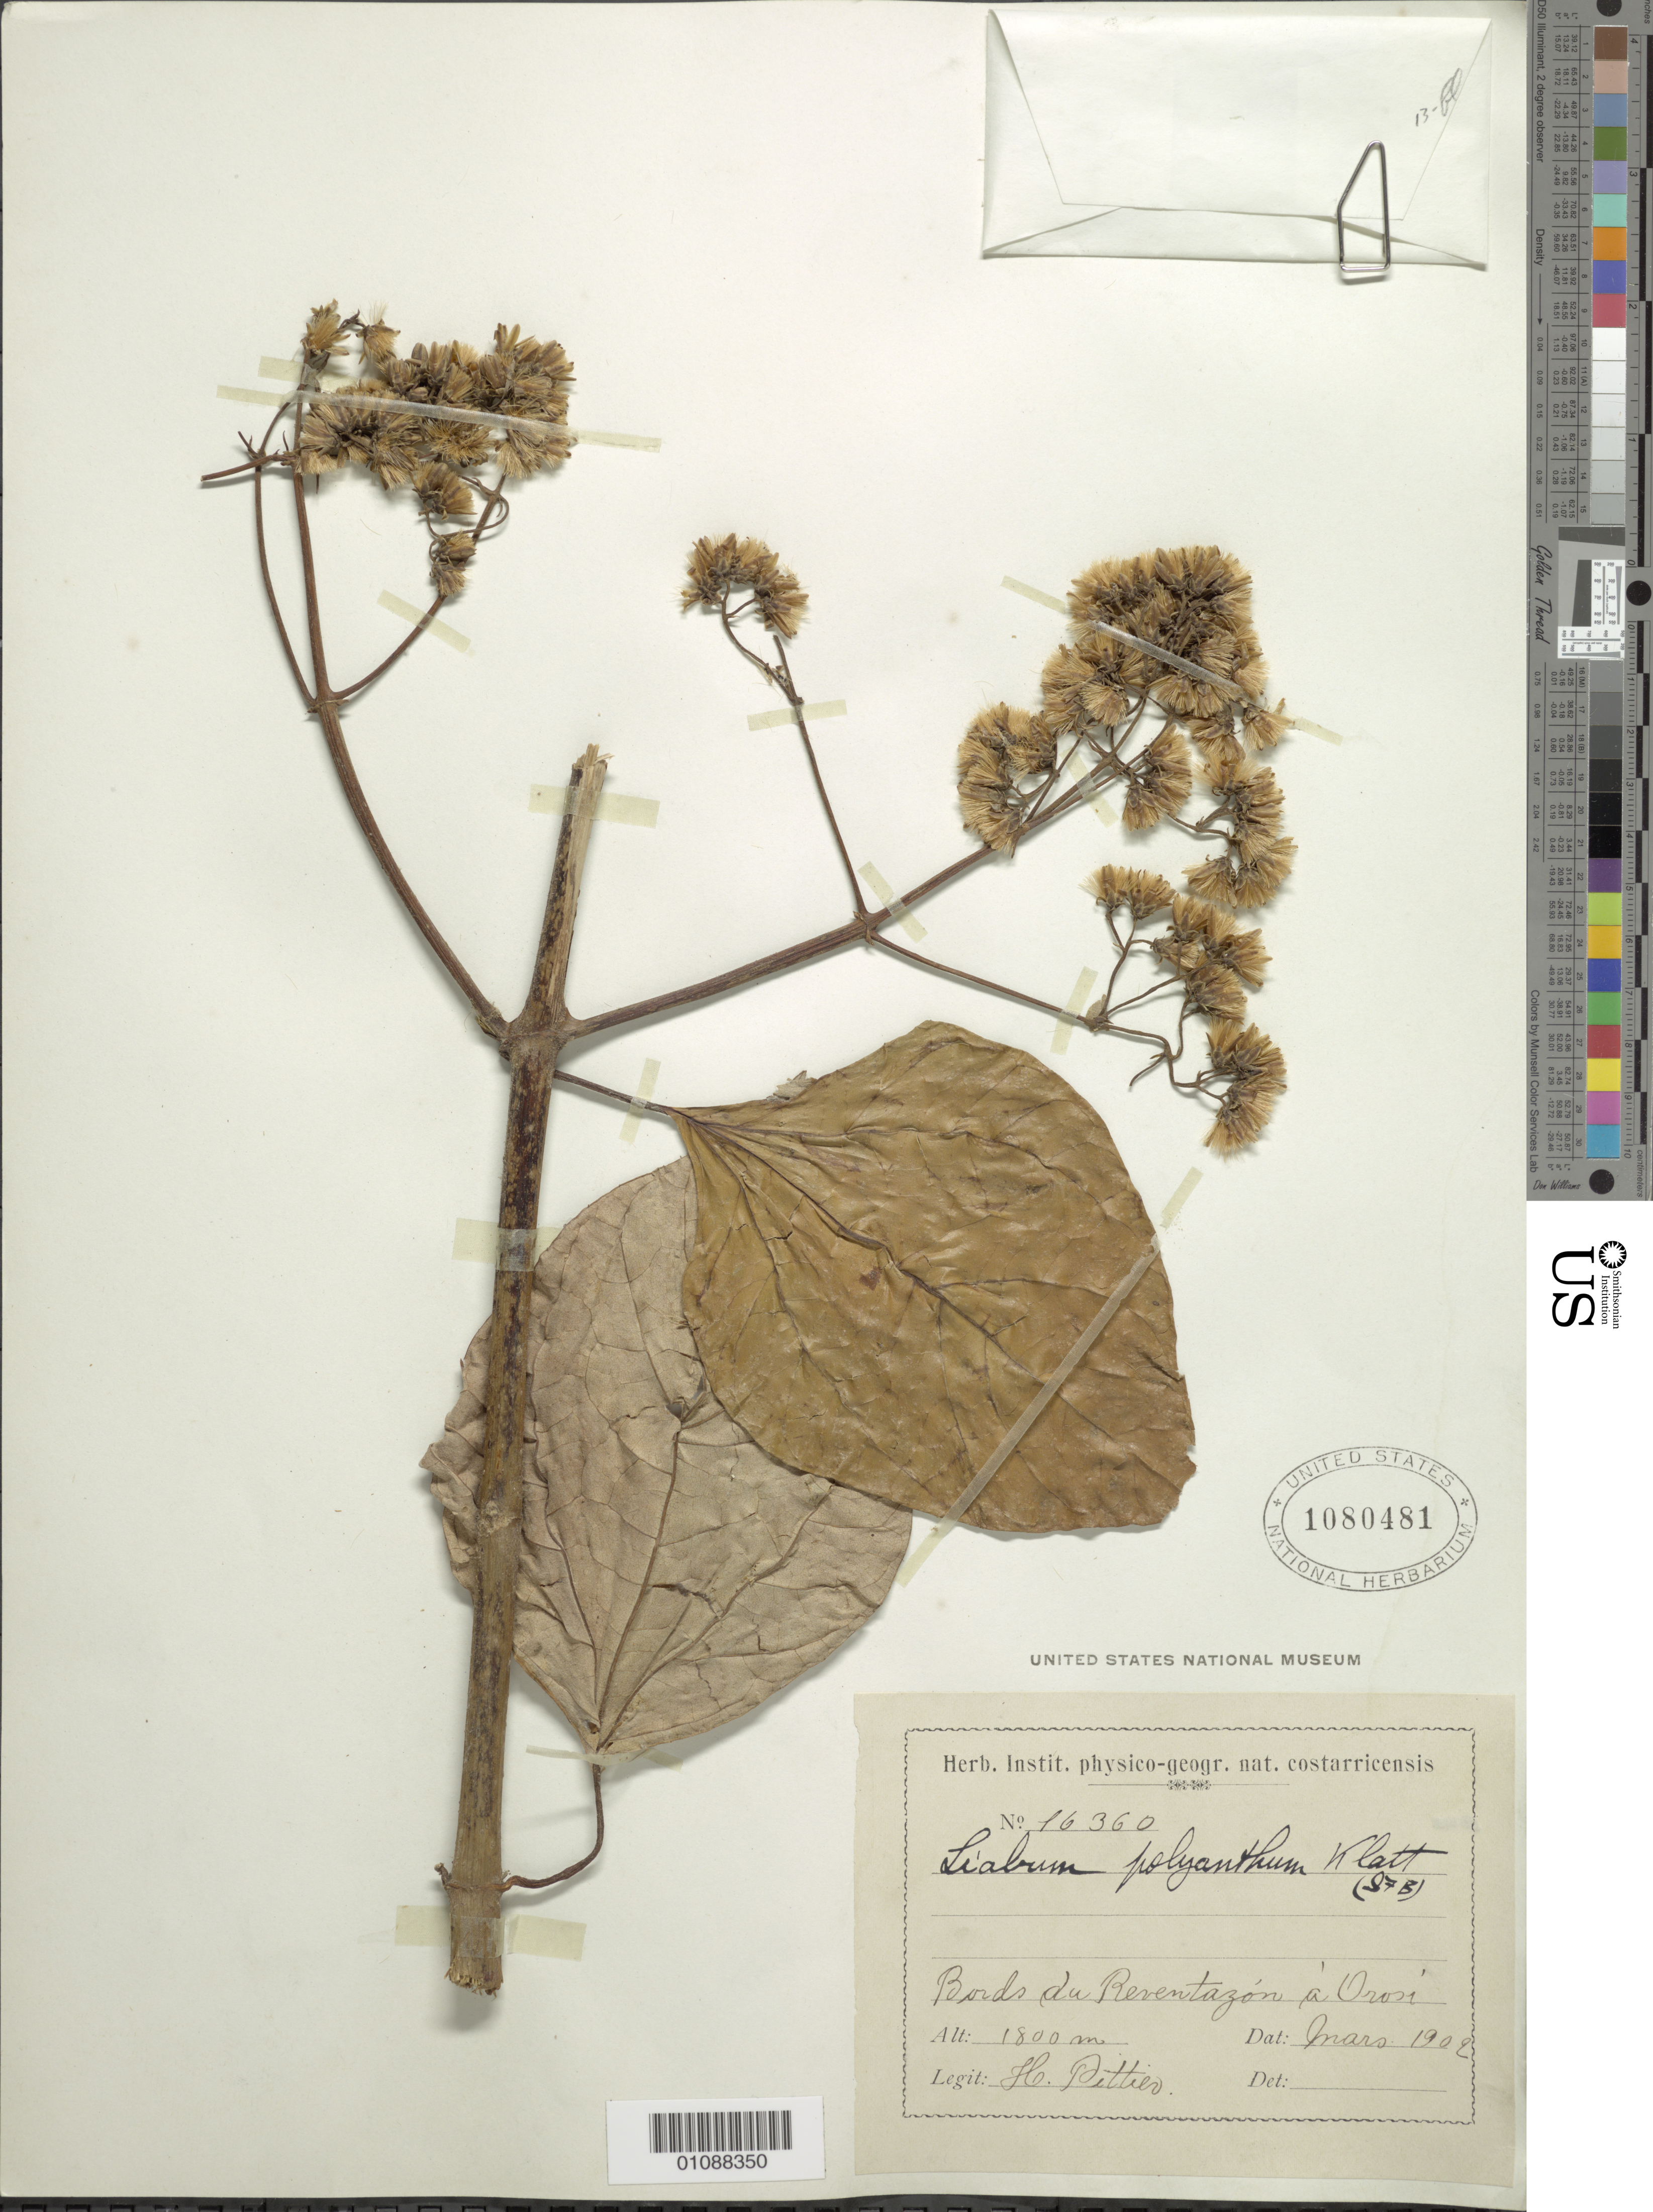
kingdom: Plantae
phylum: Tracheophyta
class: Magnoliopsida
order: Asterales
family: Asteraceae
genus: Sinclairia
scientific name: Sinclairia polyantha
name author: (Klatt) Rydb.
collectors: H. F. Pittier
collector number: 16360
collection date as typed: March 1902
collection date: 1902-03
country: Costa Rica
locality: Bords du Reventazon a Orosi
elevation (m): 1800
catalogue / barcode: US 1080481